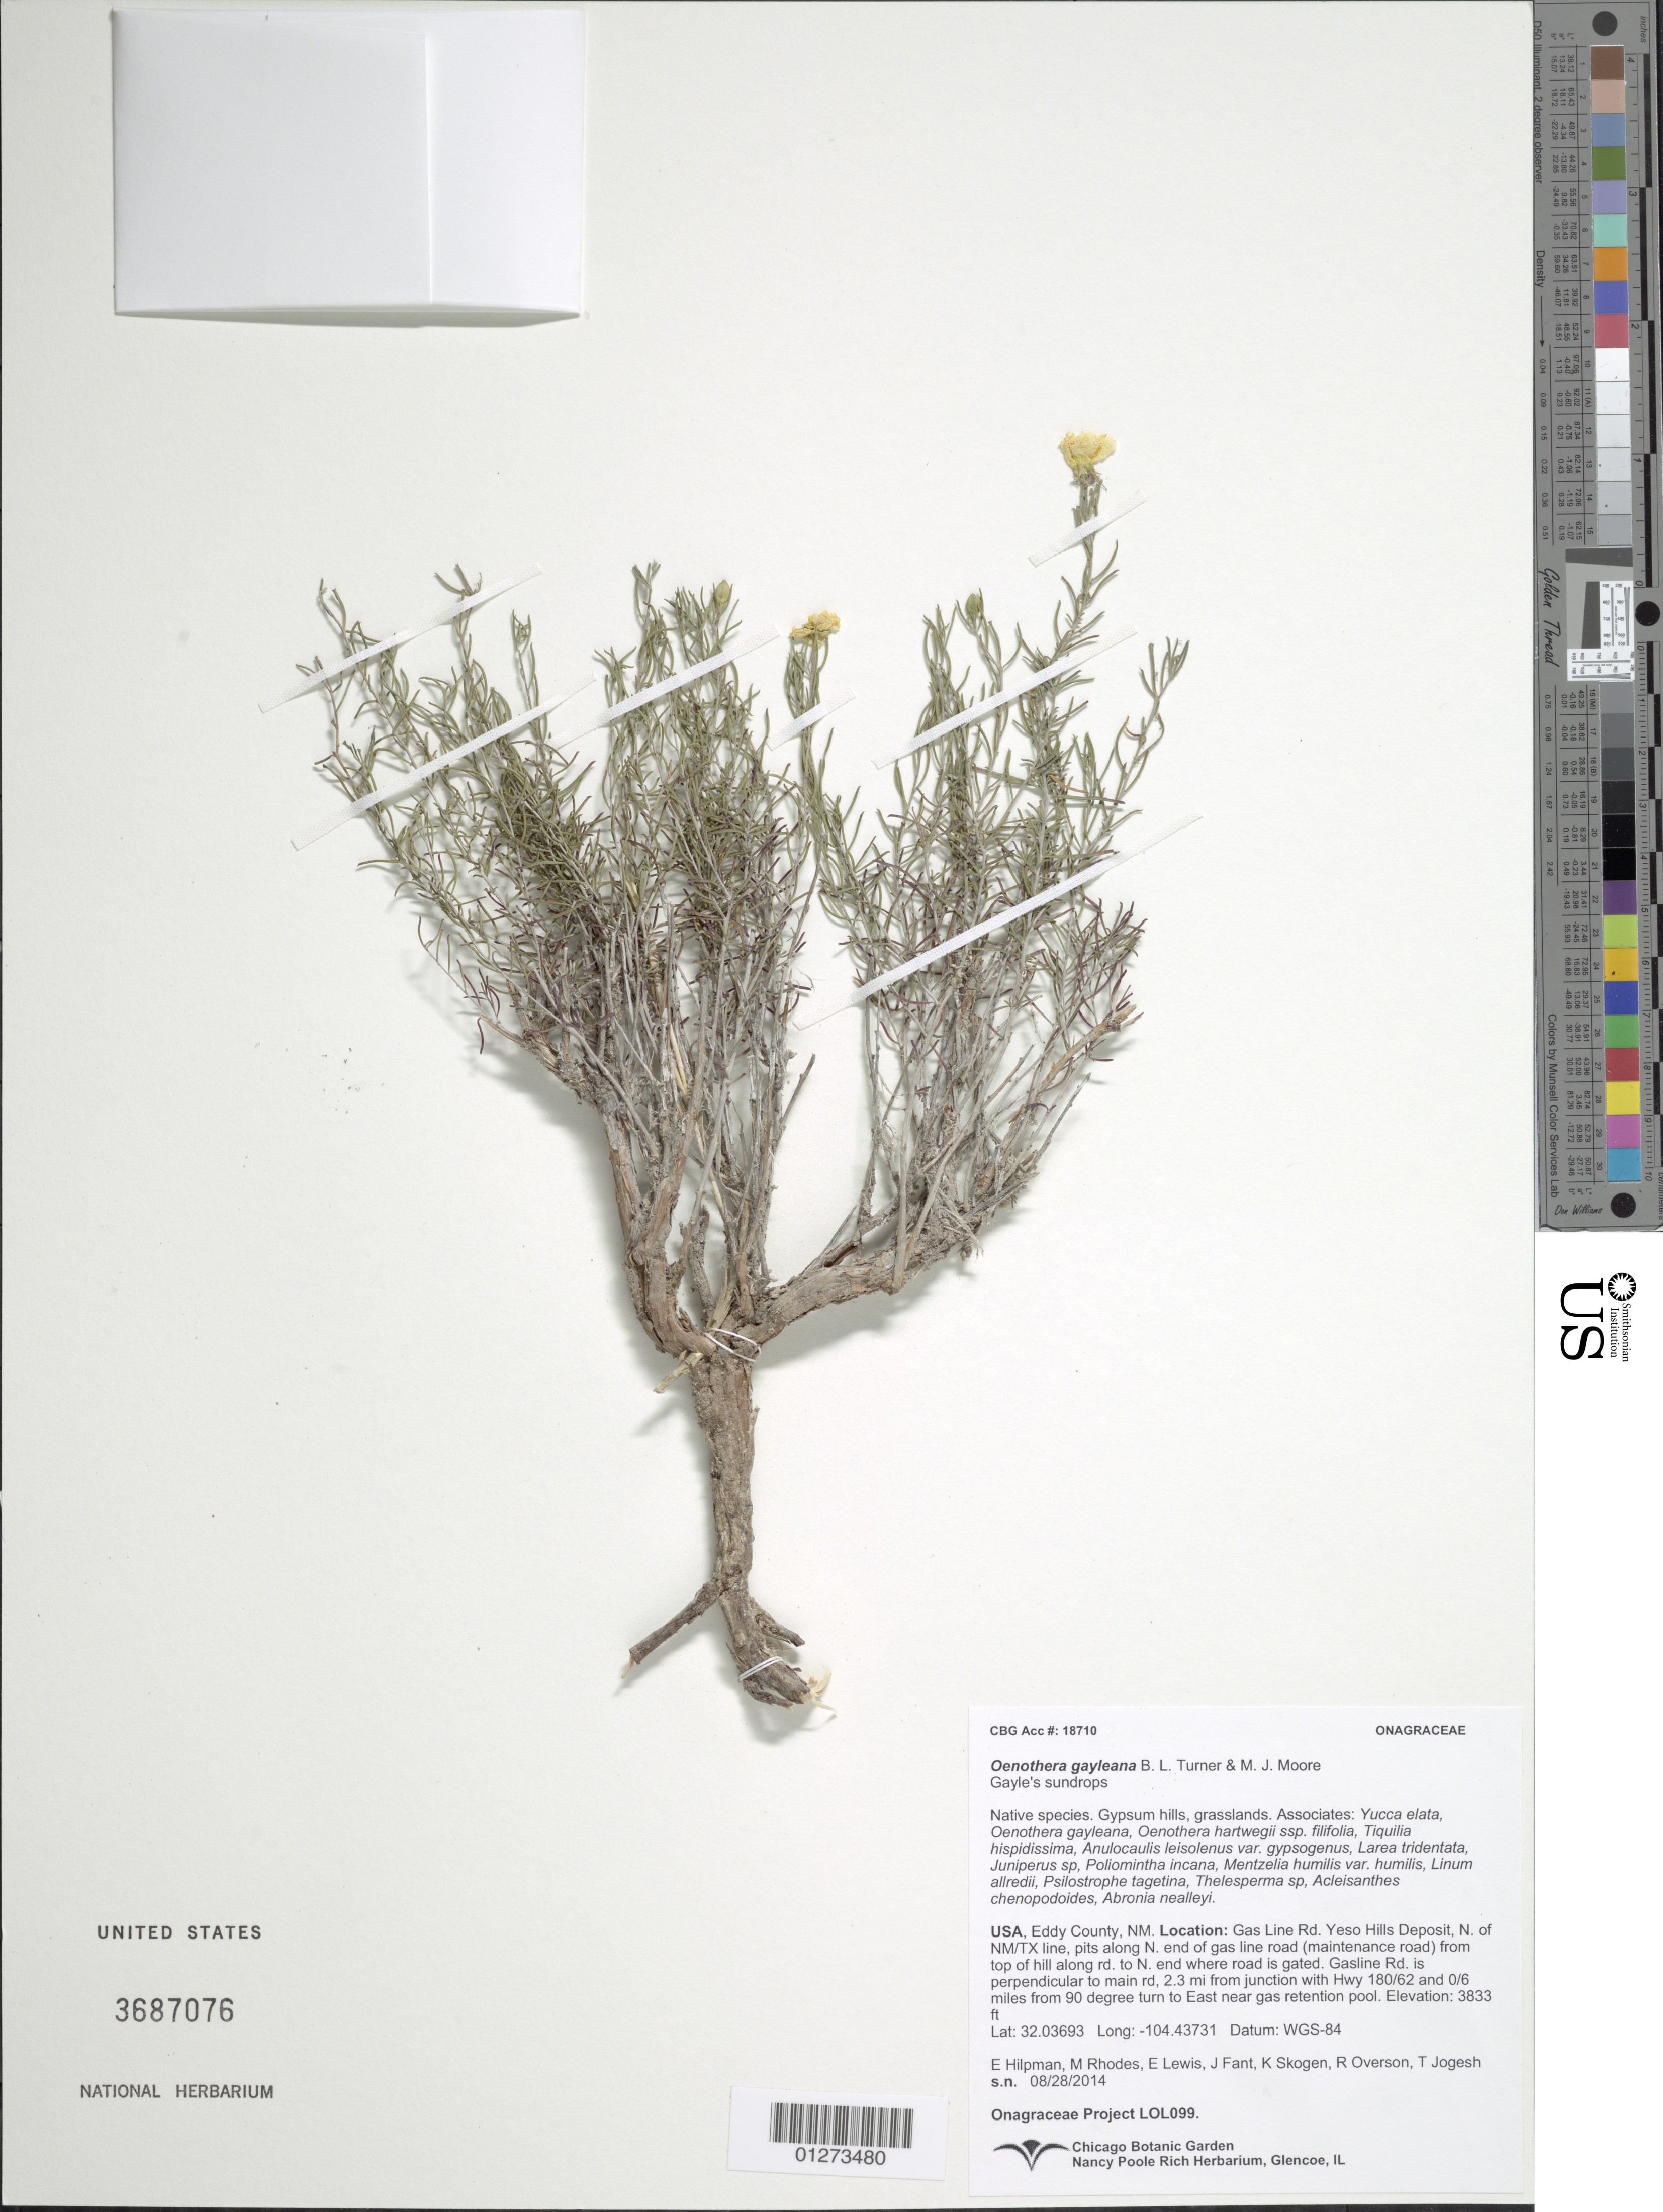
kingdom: Plantae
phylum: Tracheophyta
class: Magnoliopsida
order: Myrtales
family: Onagraceae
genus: Oenothera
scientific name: Oenothera gayleana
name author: B.L. Turner & Moore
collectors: Onagraceae Project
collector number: LOL 099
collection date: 2014-08-28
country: United States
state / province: New Mexico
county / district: Eddy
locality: Yeso Hills Deposit, N of NM/TX line, pits at N end of gas line rd. end where road is gated. Gasline Rd. is perpendicular to main rd, 2.3 mi from junct. of Hwy's 180/62 and 0.6 miles from 90 degree turn to E near gas retention pool.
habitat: Gypsum hills, grasslands.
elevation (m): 1168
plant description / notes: CHIC, US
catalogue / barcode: US 3687076